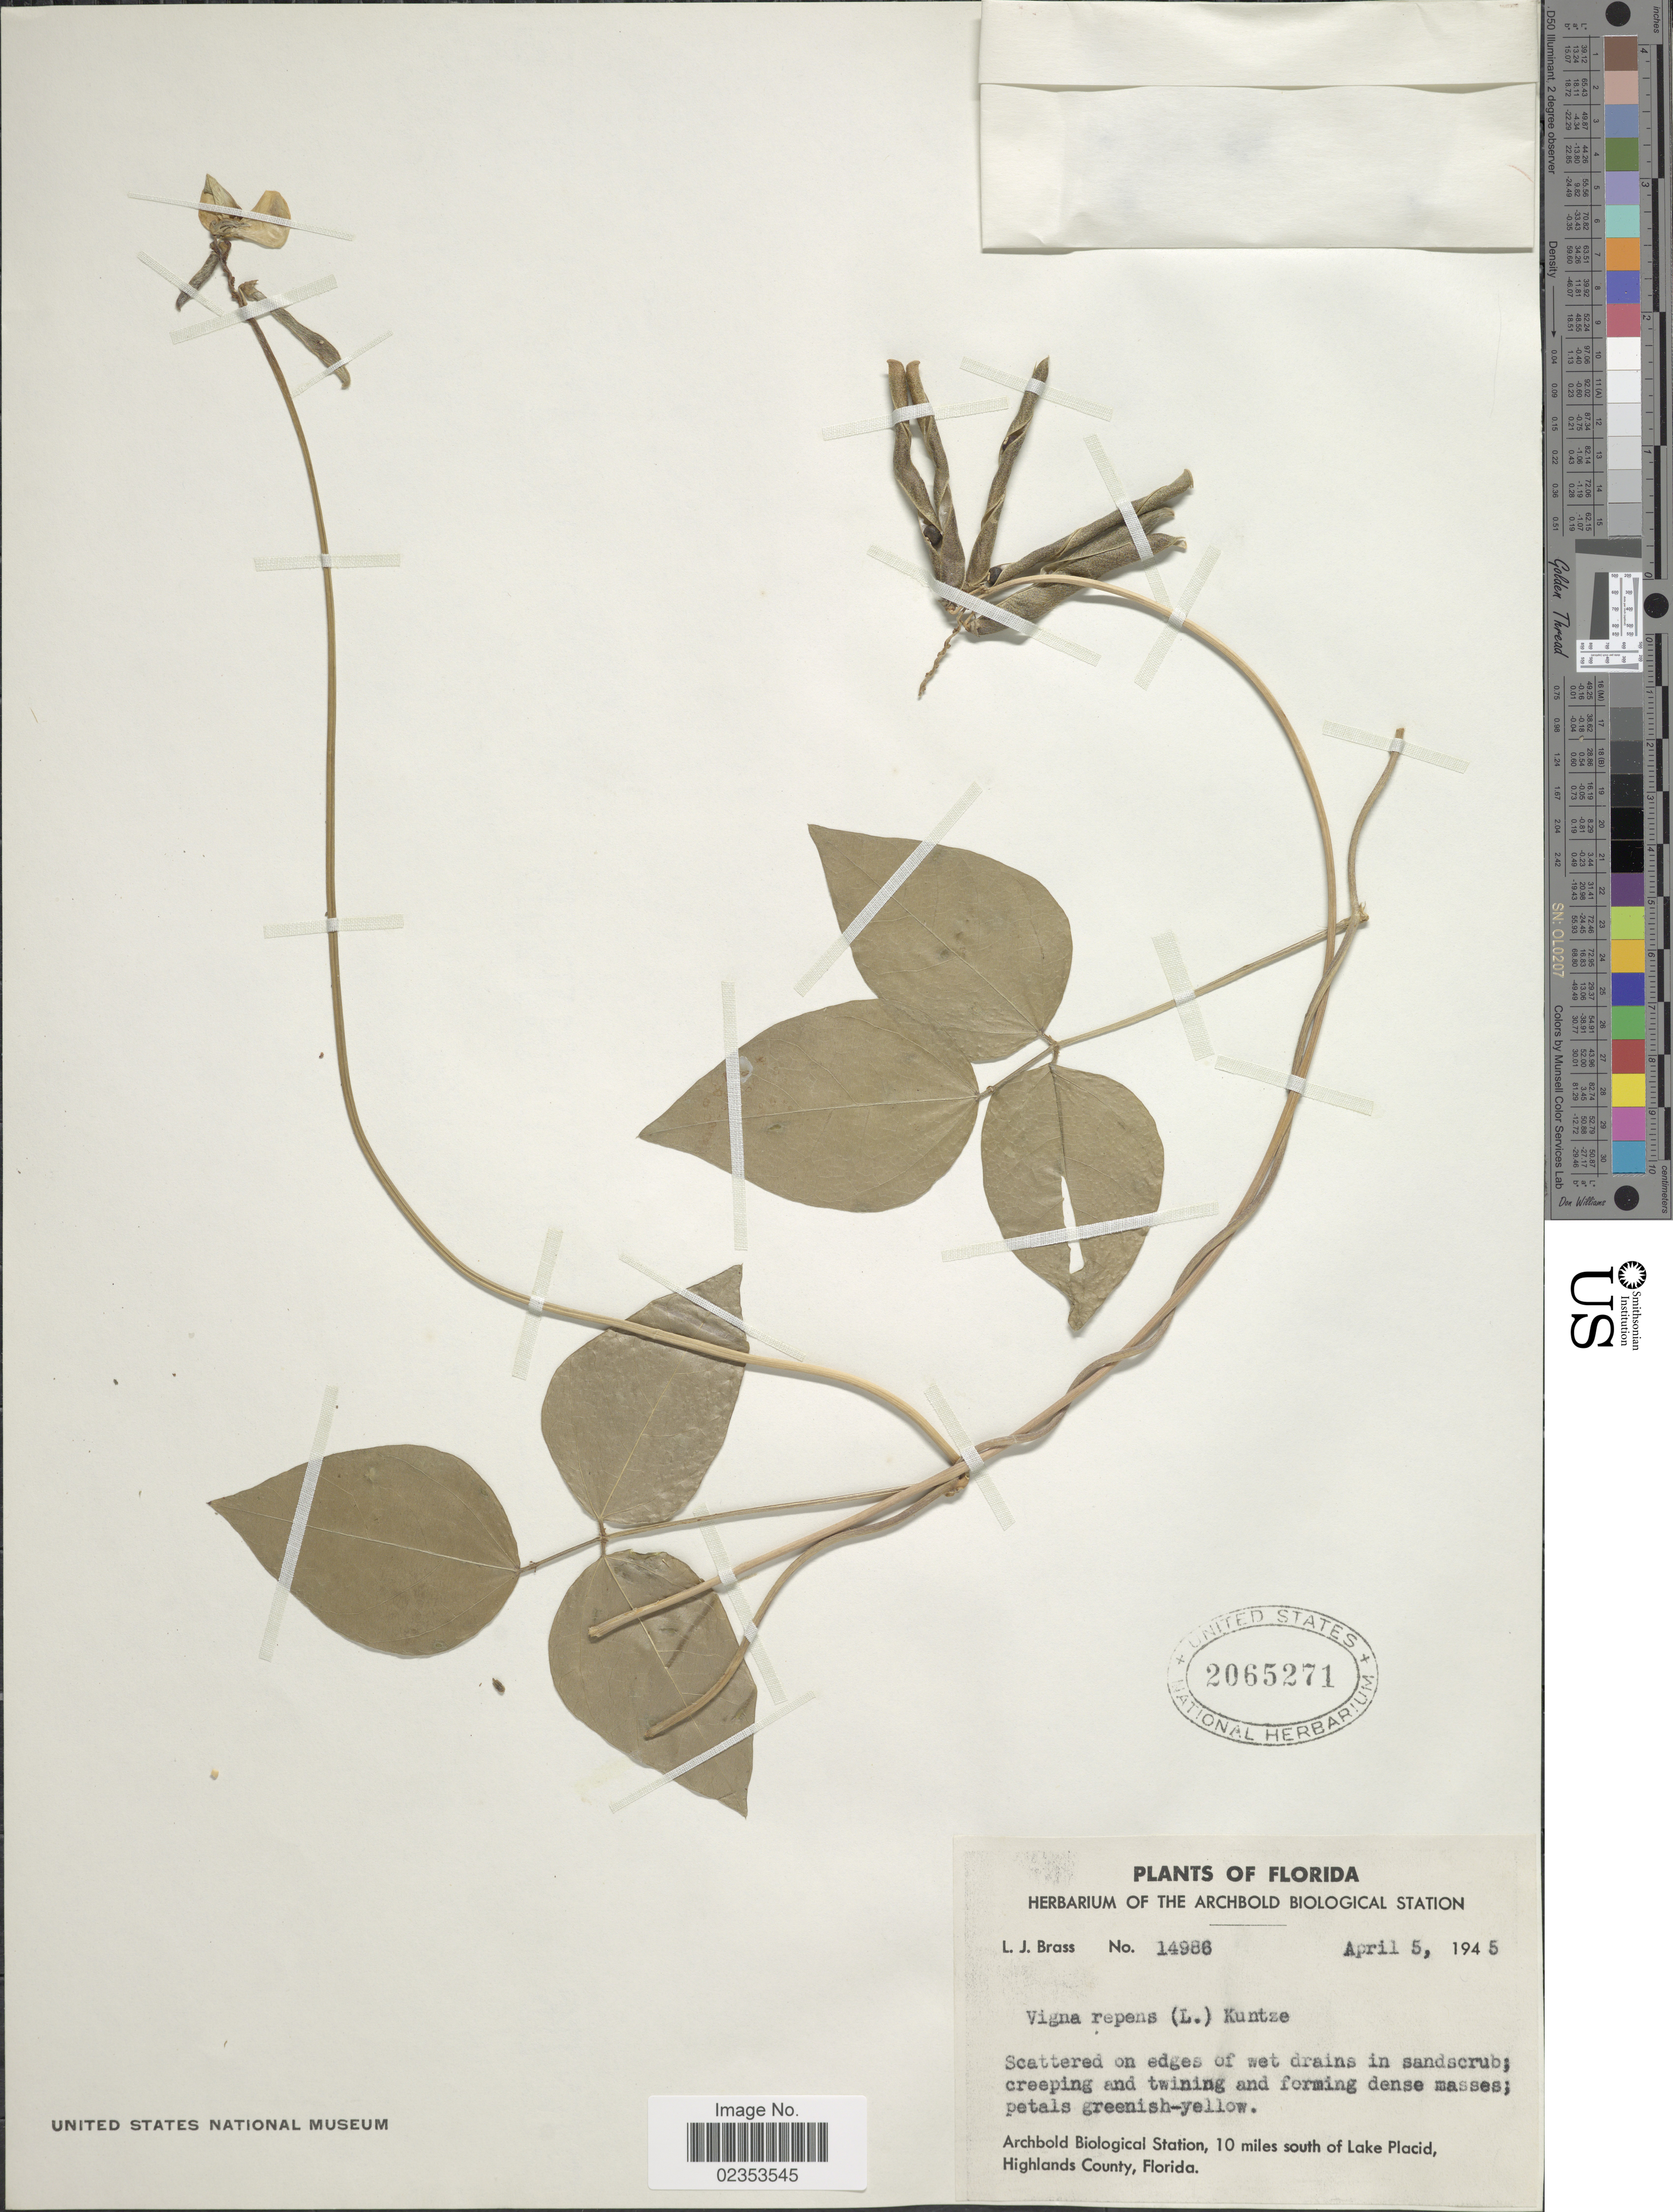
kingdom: Plantae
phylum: Tracheophyta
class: Magnoliopsida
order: Fabales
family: Fabaceae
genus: Vigna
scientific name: Vigna luteola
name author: (Jacq.) Benth.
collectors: L. J. Brass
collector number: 14986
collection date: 1945-04-05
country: United States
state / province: Florida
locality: Archbold Biological Station, 10 miles south of Lake Placid, Highlands County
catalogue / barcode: US 2065271